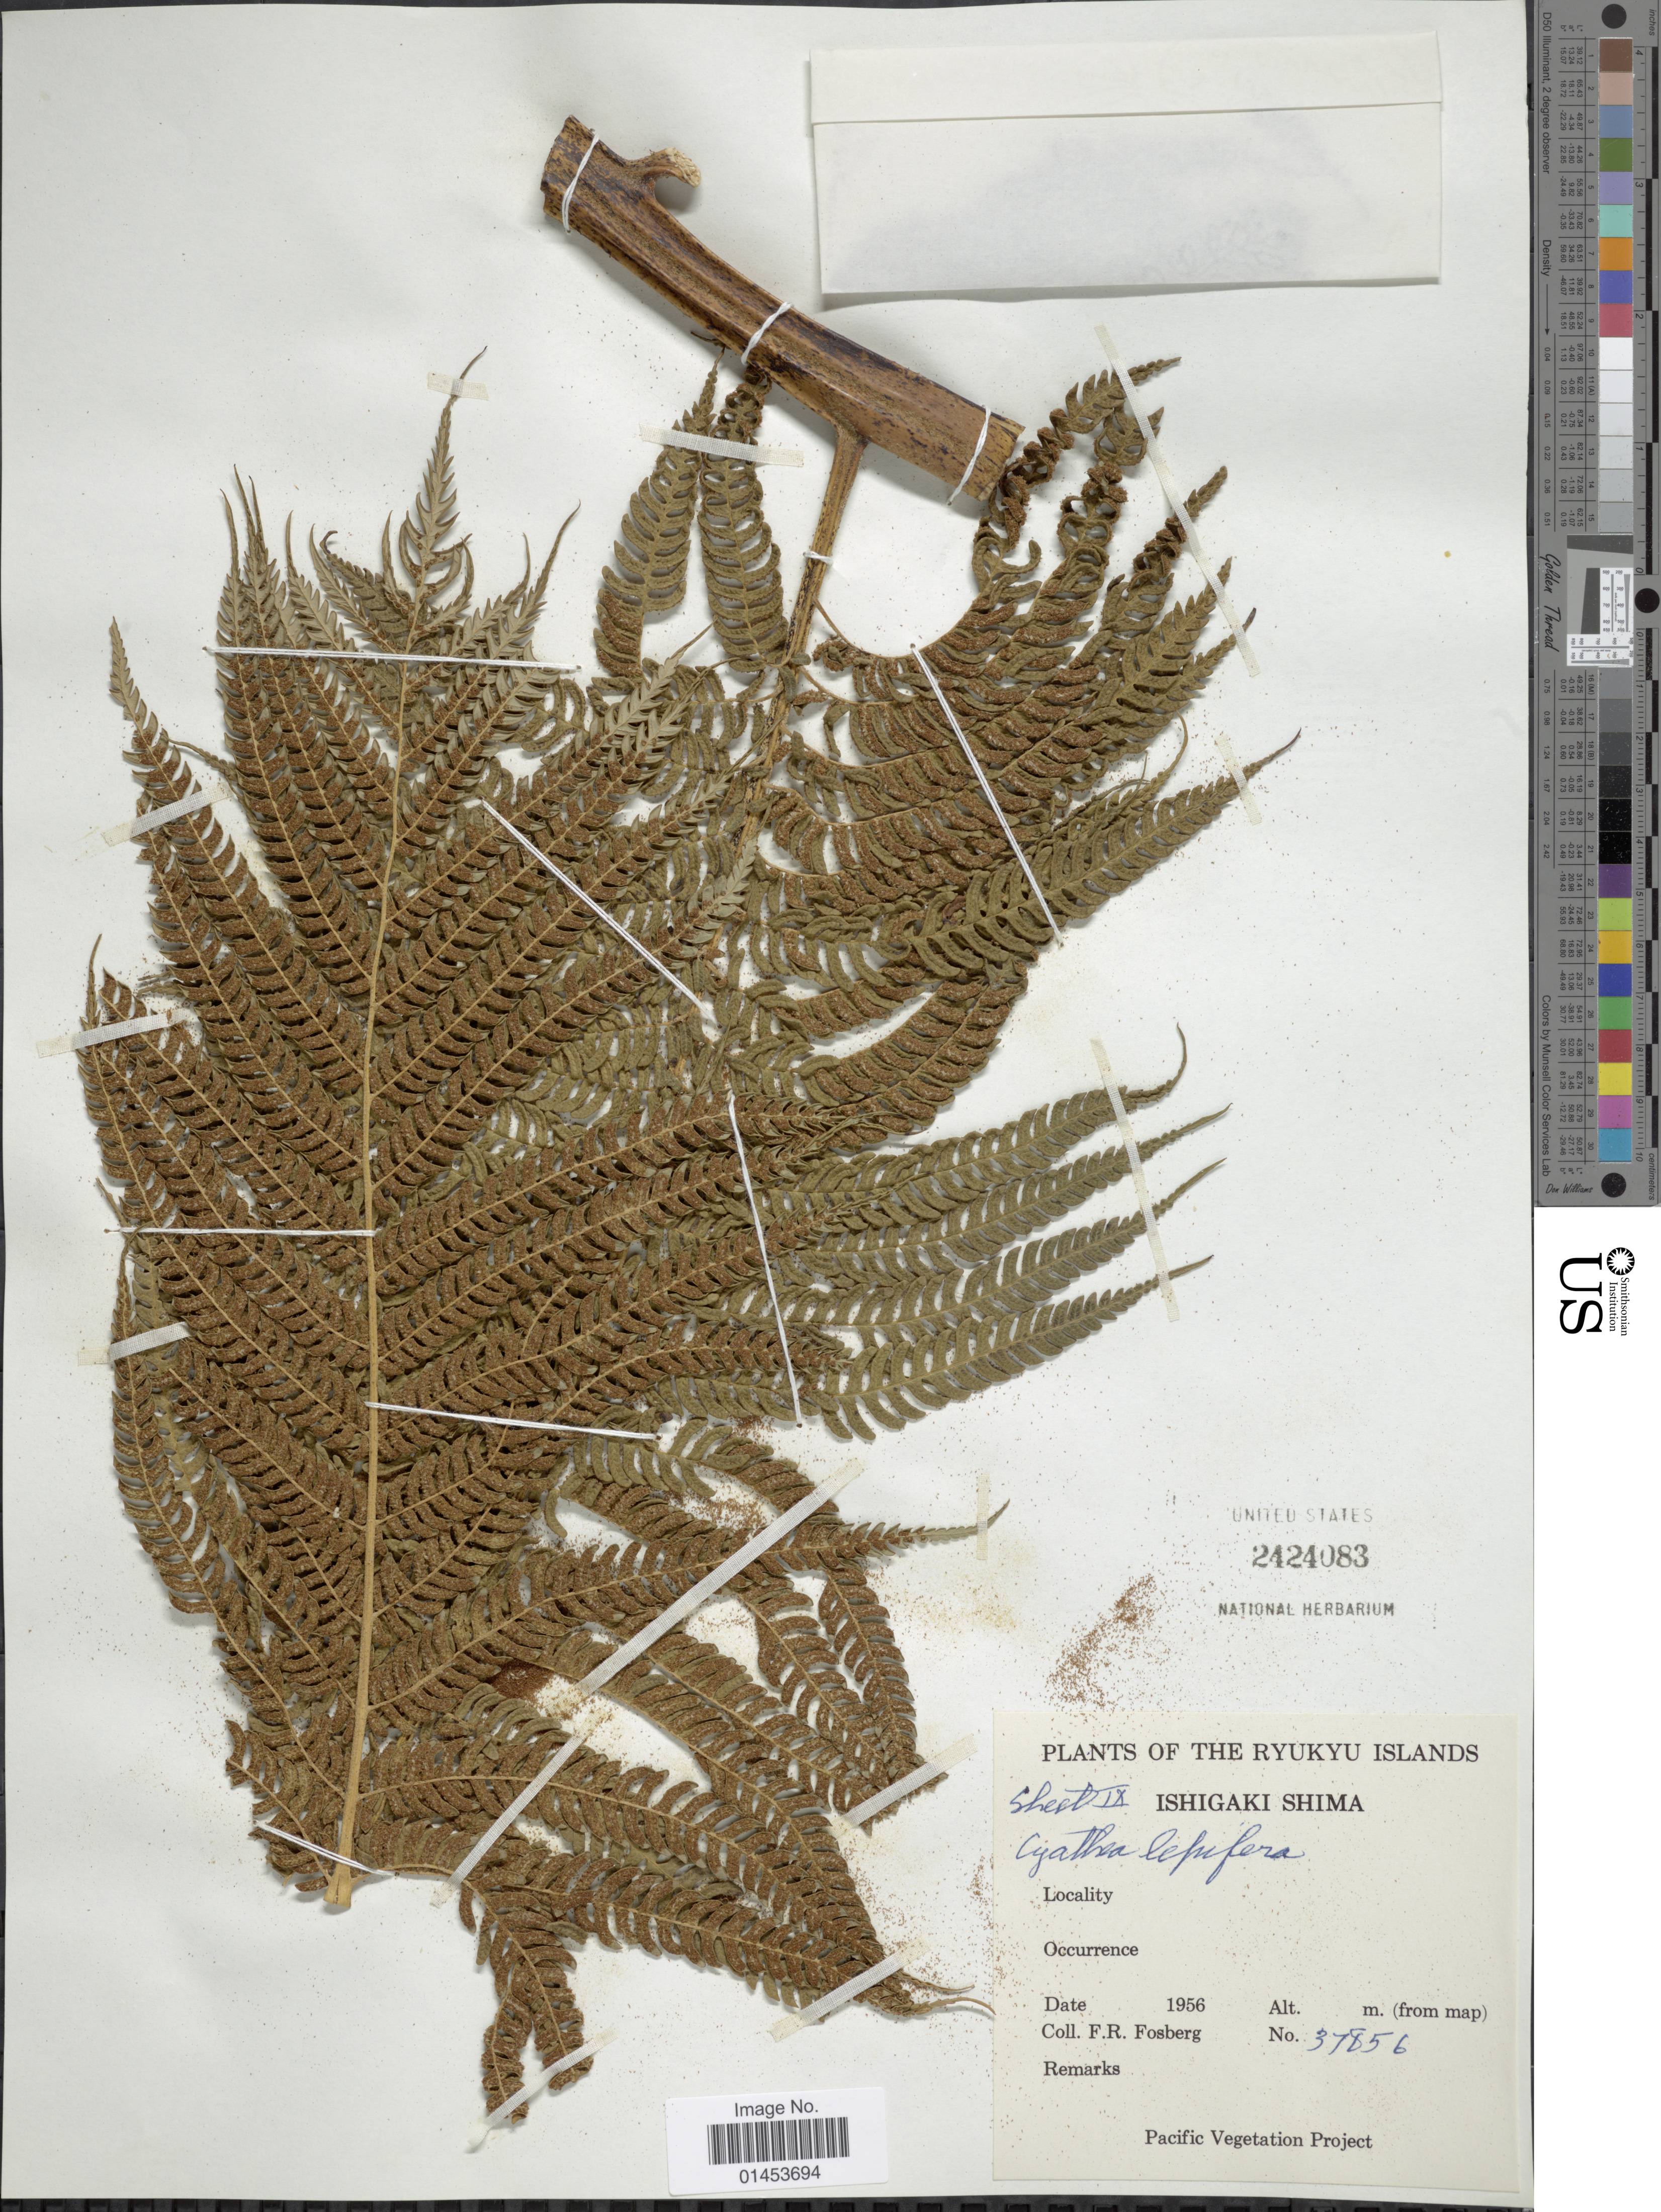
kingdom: Plantae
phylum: Tracheophyta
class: Polypodiopsida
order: Cyatheales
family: Cyatheaceae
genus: Cyathea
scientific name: Cyathea lepifera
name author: (J. Sm.) Copel.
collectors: F. R. Fosberg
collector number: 37856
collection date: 1956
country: Japan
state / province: Okinawa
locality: Ryukyu Islands, Ishigaki Shima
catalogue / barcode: US 2424083